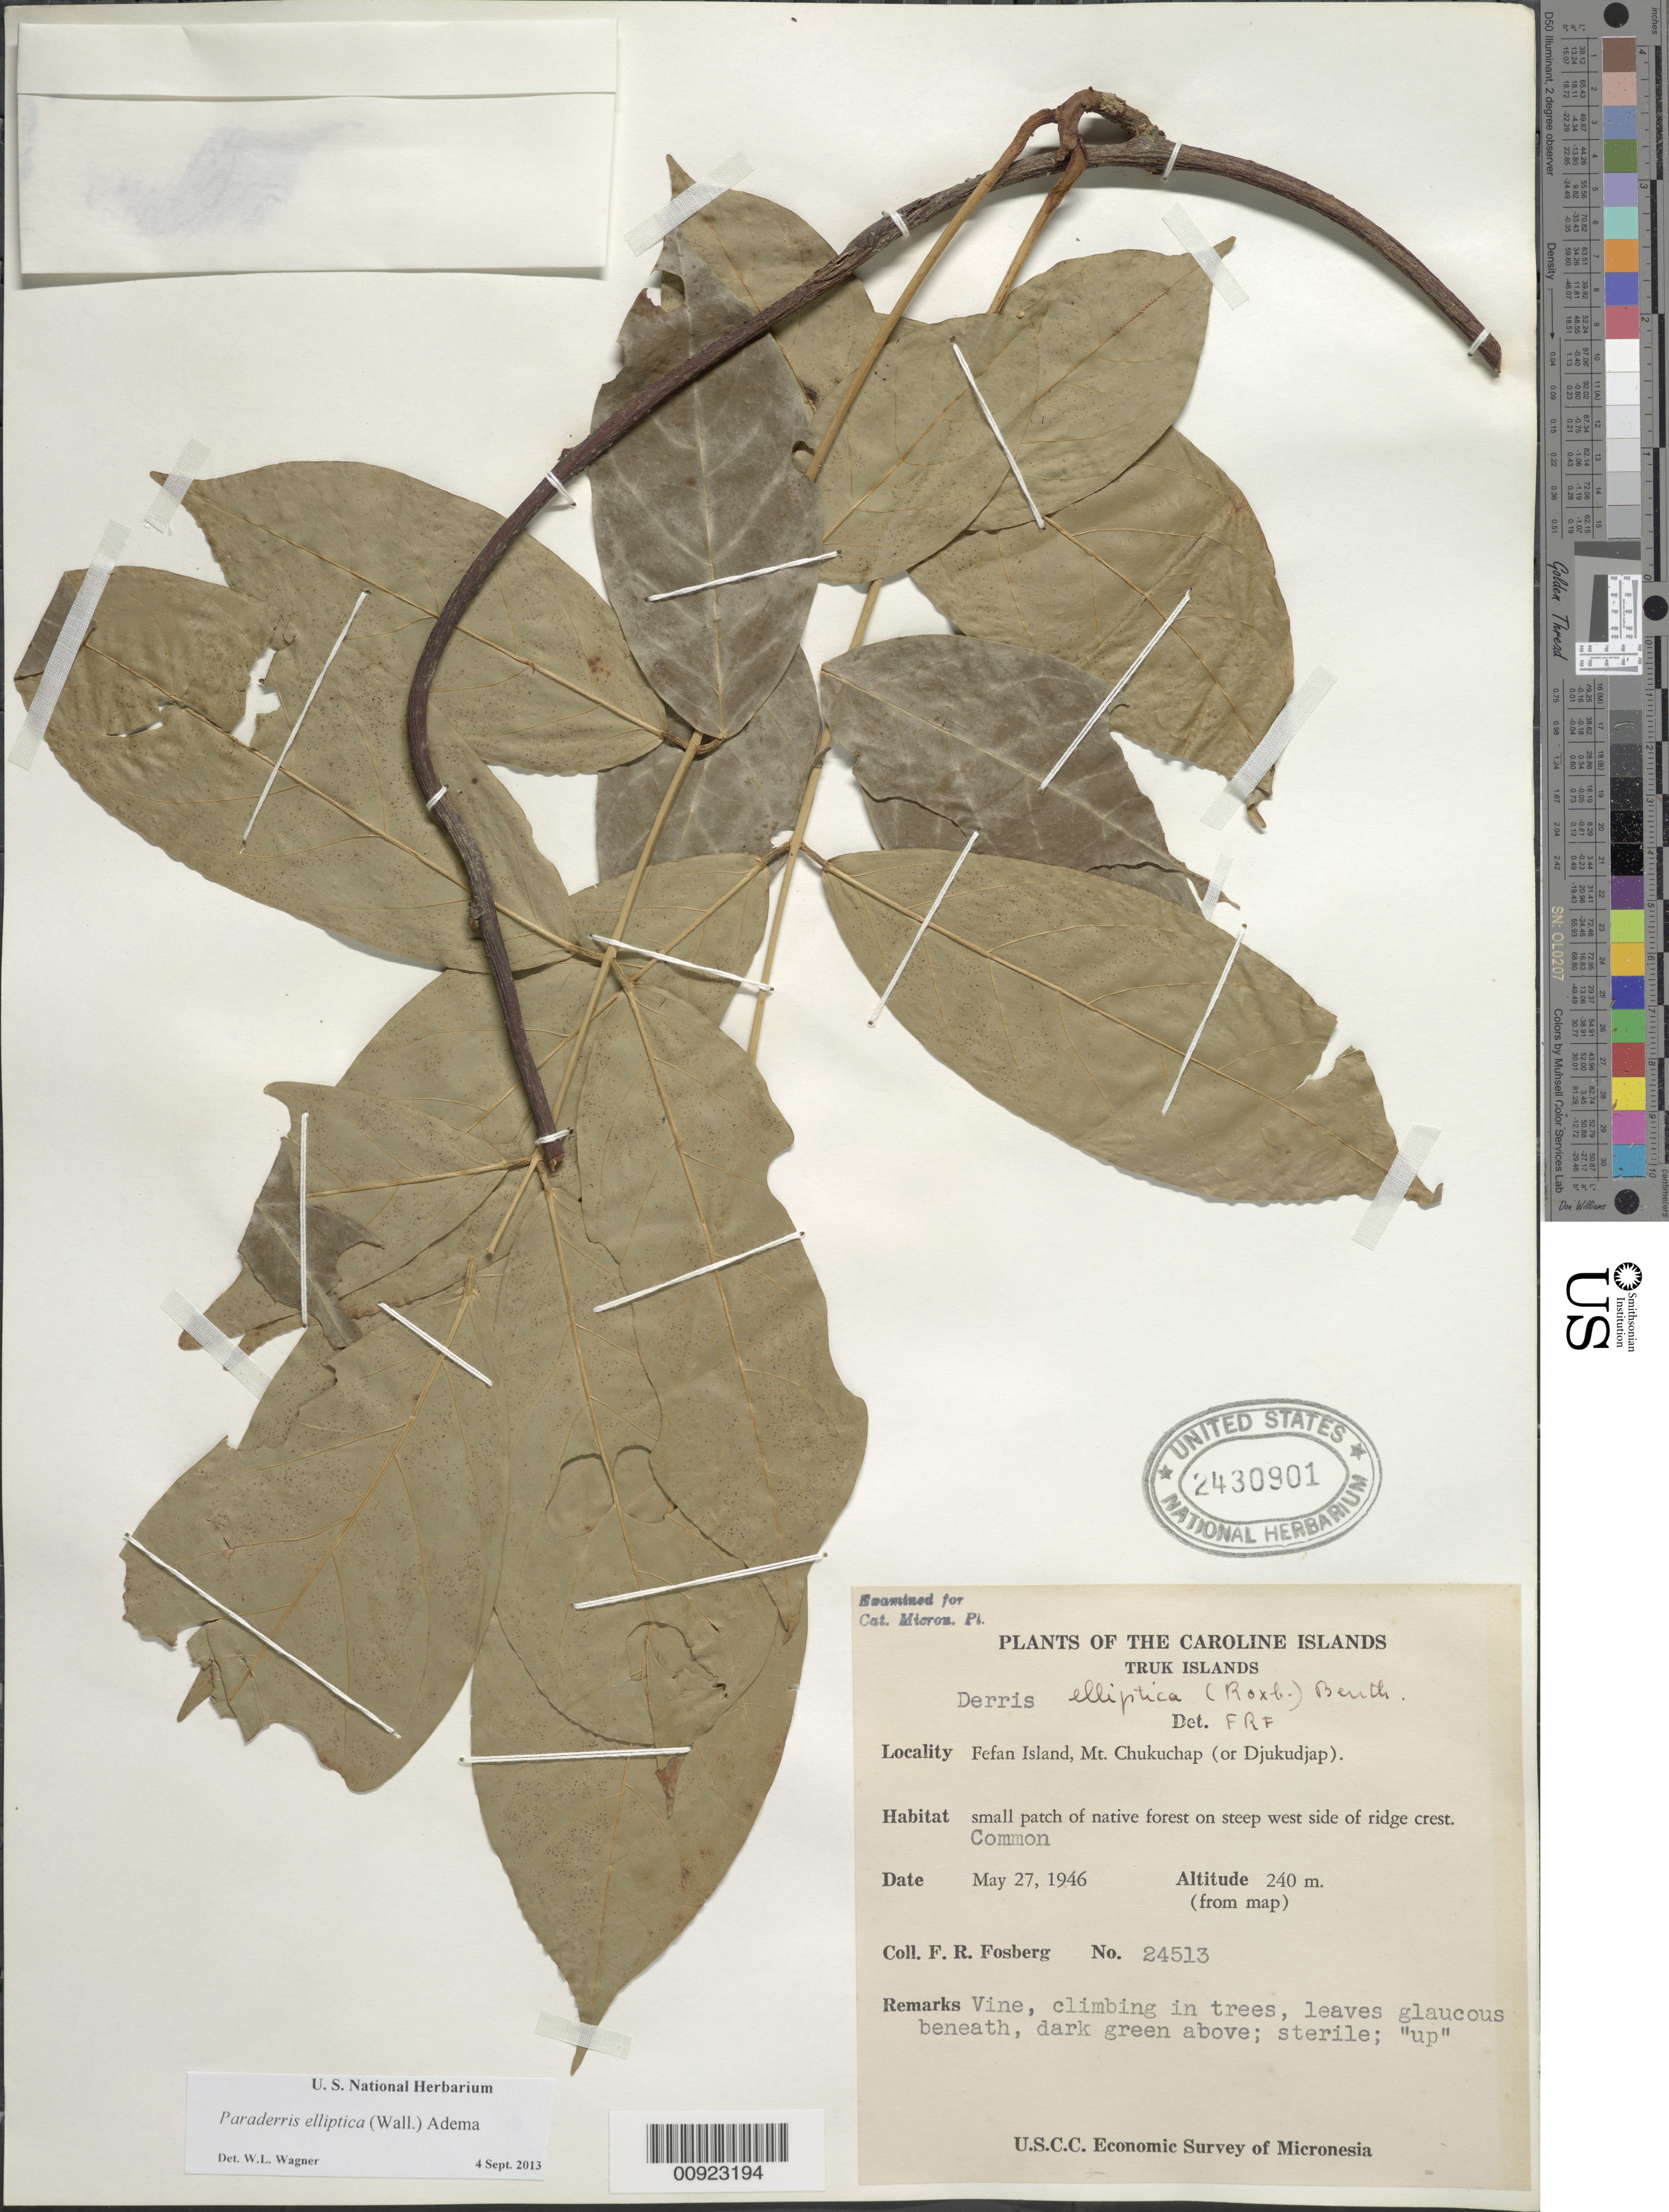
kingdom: Plantae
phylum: Tracheophyta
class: Magnoliopsida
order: Fabales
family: Fabaceae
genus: Derris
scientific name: Derris elliptica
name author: (Wall.) Benth.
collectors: F. R. Fosberg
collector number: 24513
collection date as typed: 27 May 1946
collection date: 1946-05-27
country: Micronesia, Federated States of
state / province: Truk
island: Fefan [Fefen]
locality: Mt. Chukuchap (or Djukudjap)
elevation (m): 240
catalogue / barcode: US 2430901